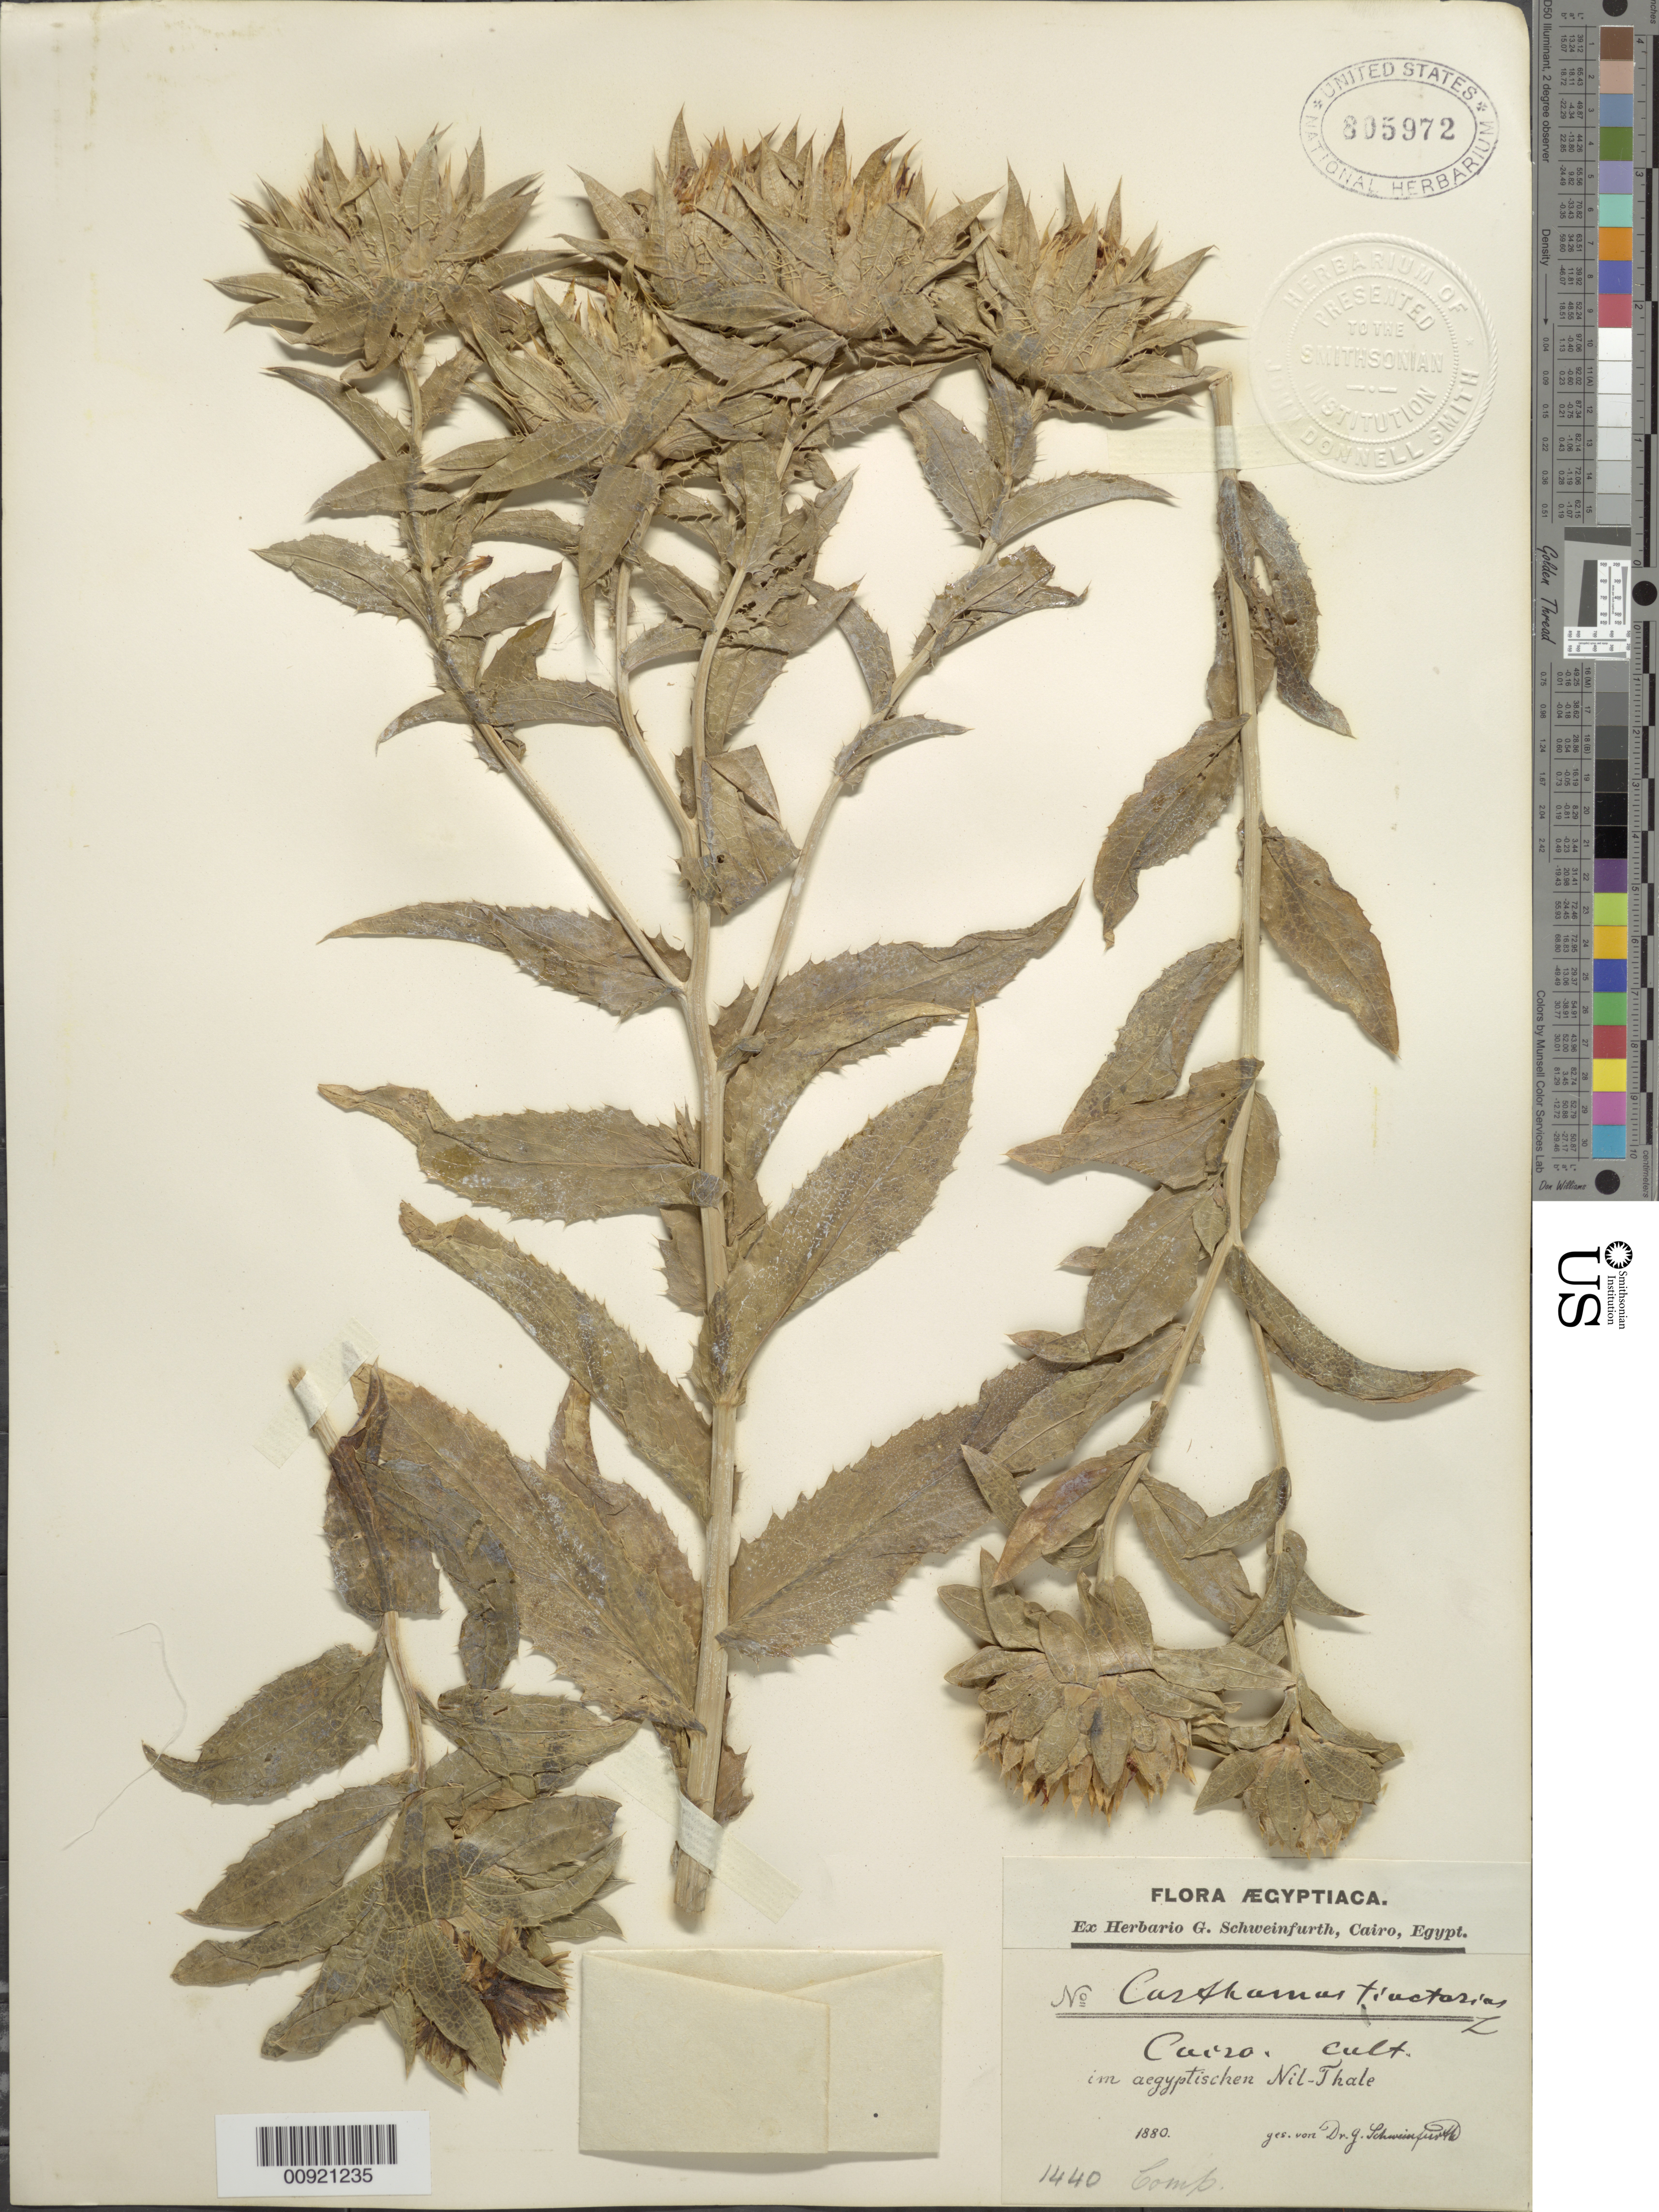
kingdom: Plantae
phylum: Tracheophyta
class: Magnoliopsida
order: Asterales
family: Asteraceae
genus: Carthamus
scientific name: Carthamus tinctorius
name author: L.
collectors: G. A. Schweinfurth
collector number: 1440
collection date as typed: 1880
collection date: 1880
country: Egypt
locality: Cairo, cult. Im aegyptischen Nil-Thale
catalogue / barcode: US 805972